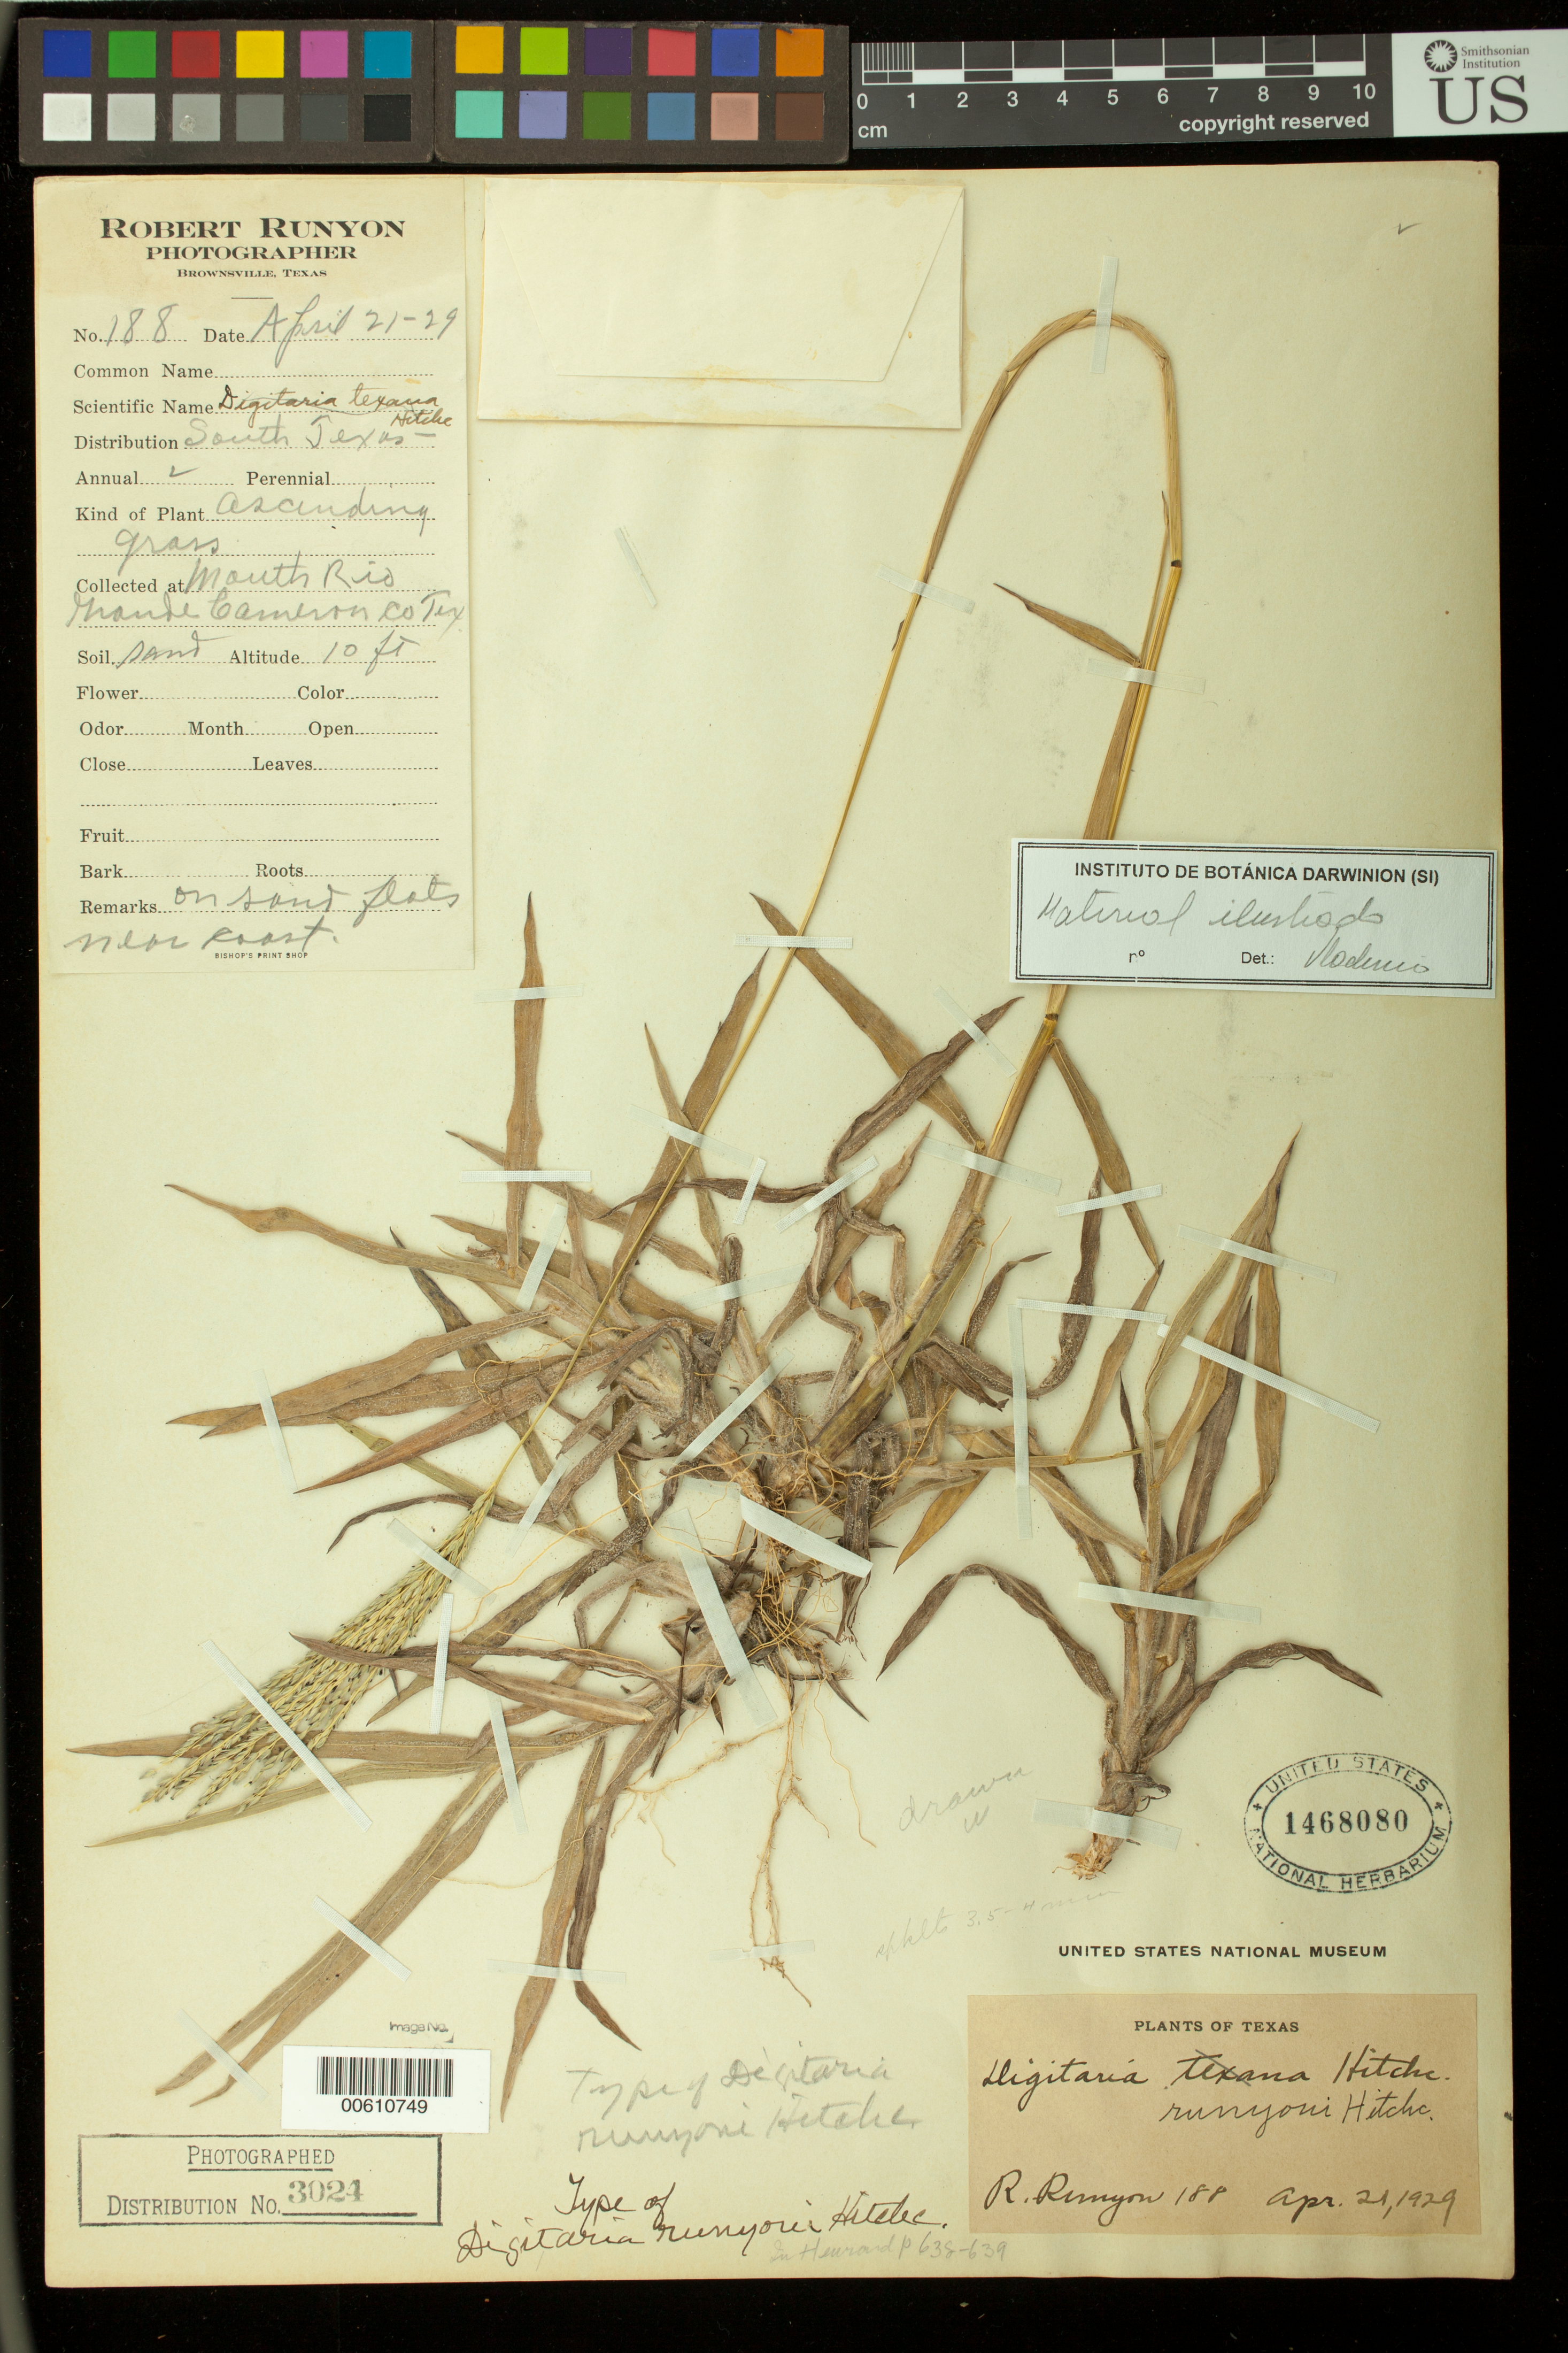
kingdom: Plantae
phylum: Tracheophyta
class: Liliopsida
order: Poales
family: Poaceae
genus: Digitaria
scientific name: Digitaria runyonii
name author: Hitchc.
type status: Holotype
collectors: R. Runyon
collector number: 188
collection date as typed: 21 Apr 1929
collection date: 1929-04-21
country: United States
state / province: Texas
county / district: Cameron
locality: Near coast at mouth of Rio Grande, near Brownsville.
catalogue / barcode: US 1468080